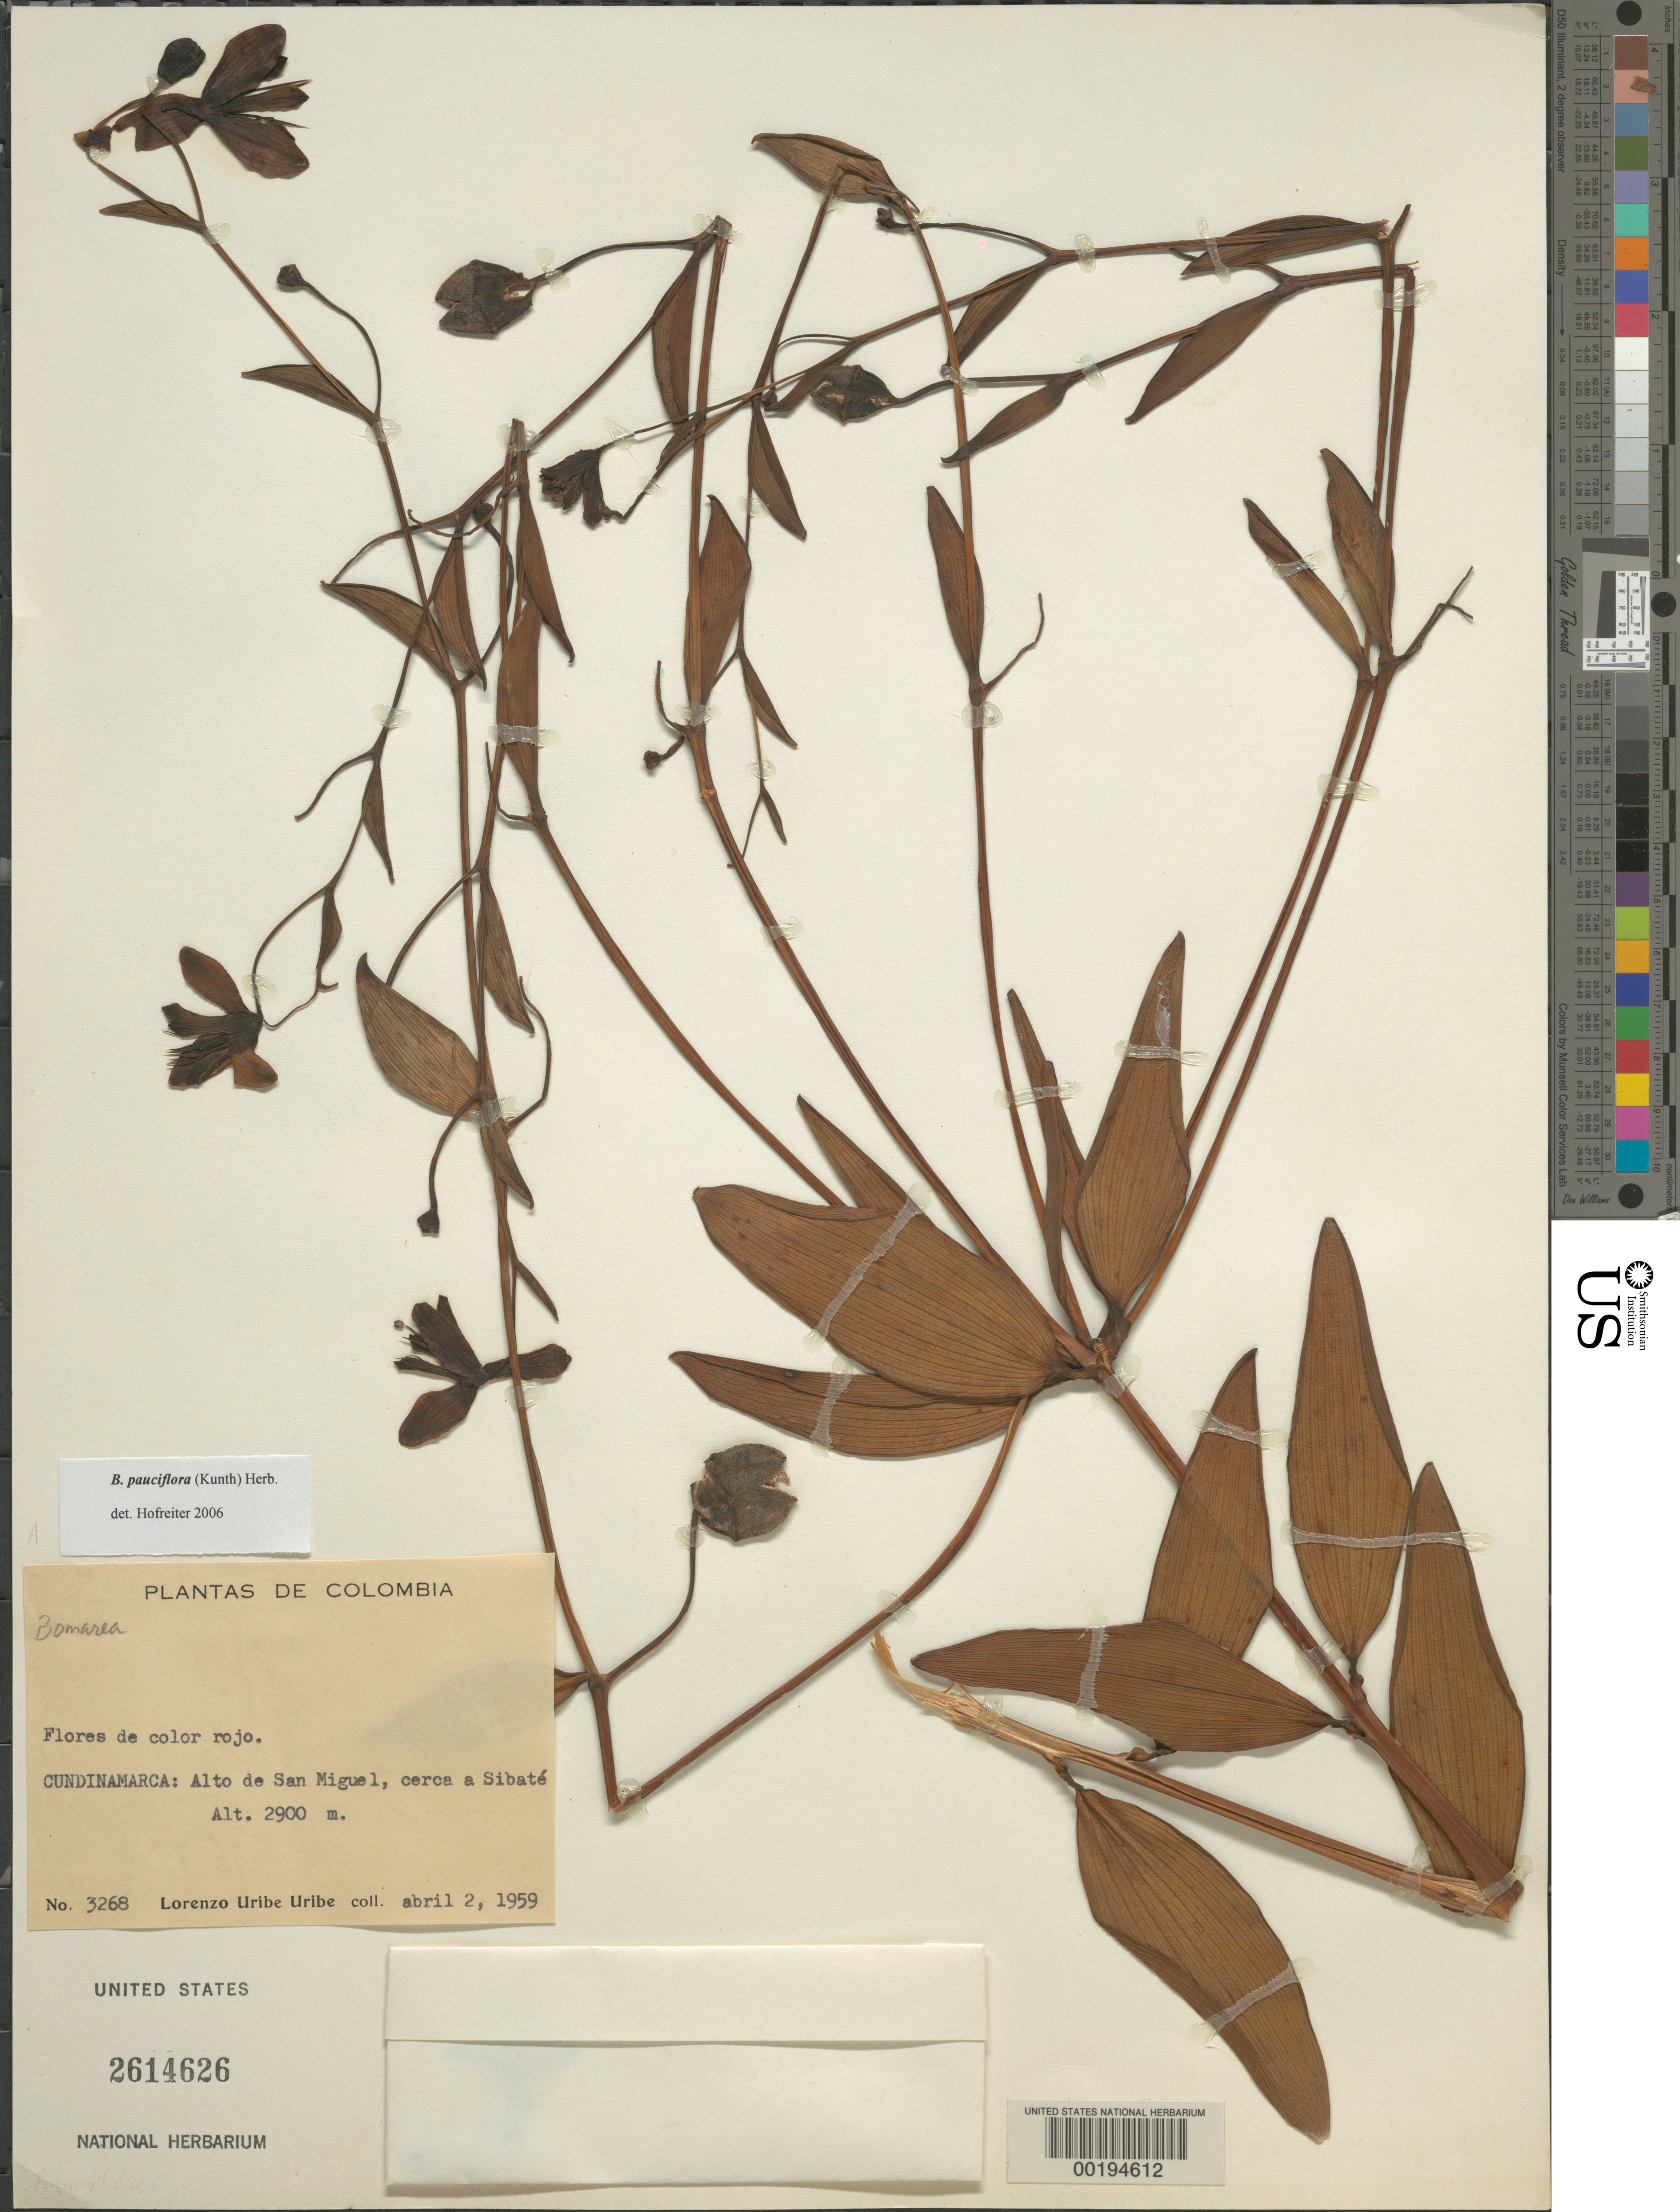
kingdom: Plantae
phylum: Tracheophyta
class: Liliopsida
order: Liliales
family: Alstroemeriaceae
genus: Bomarea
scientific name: Bomarea sp.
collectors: L. Uribe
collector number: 3268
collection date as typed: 02 Apr 1959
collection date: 1959-04-02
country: Colombia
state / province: Cundinamarca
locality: Alto de Sal Miguel, about Sibate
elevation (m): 2900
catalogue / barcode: US 2614626